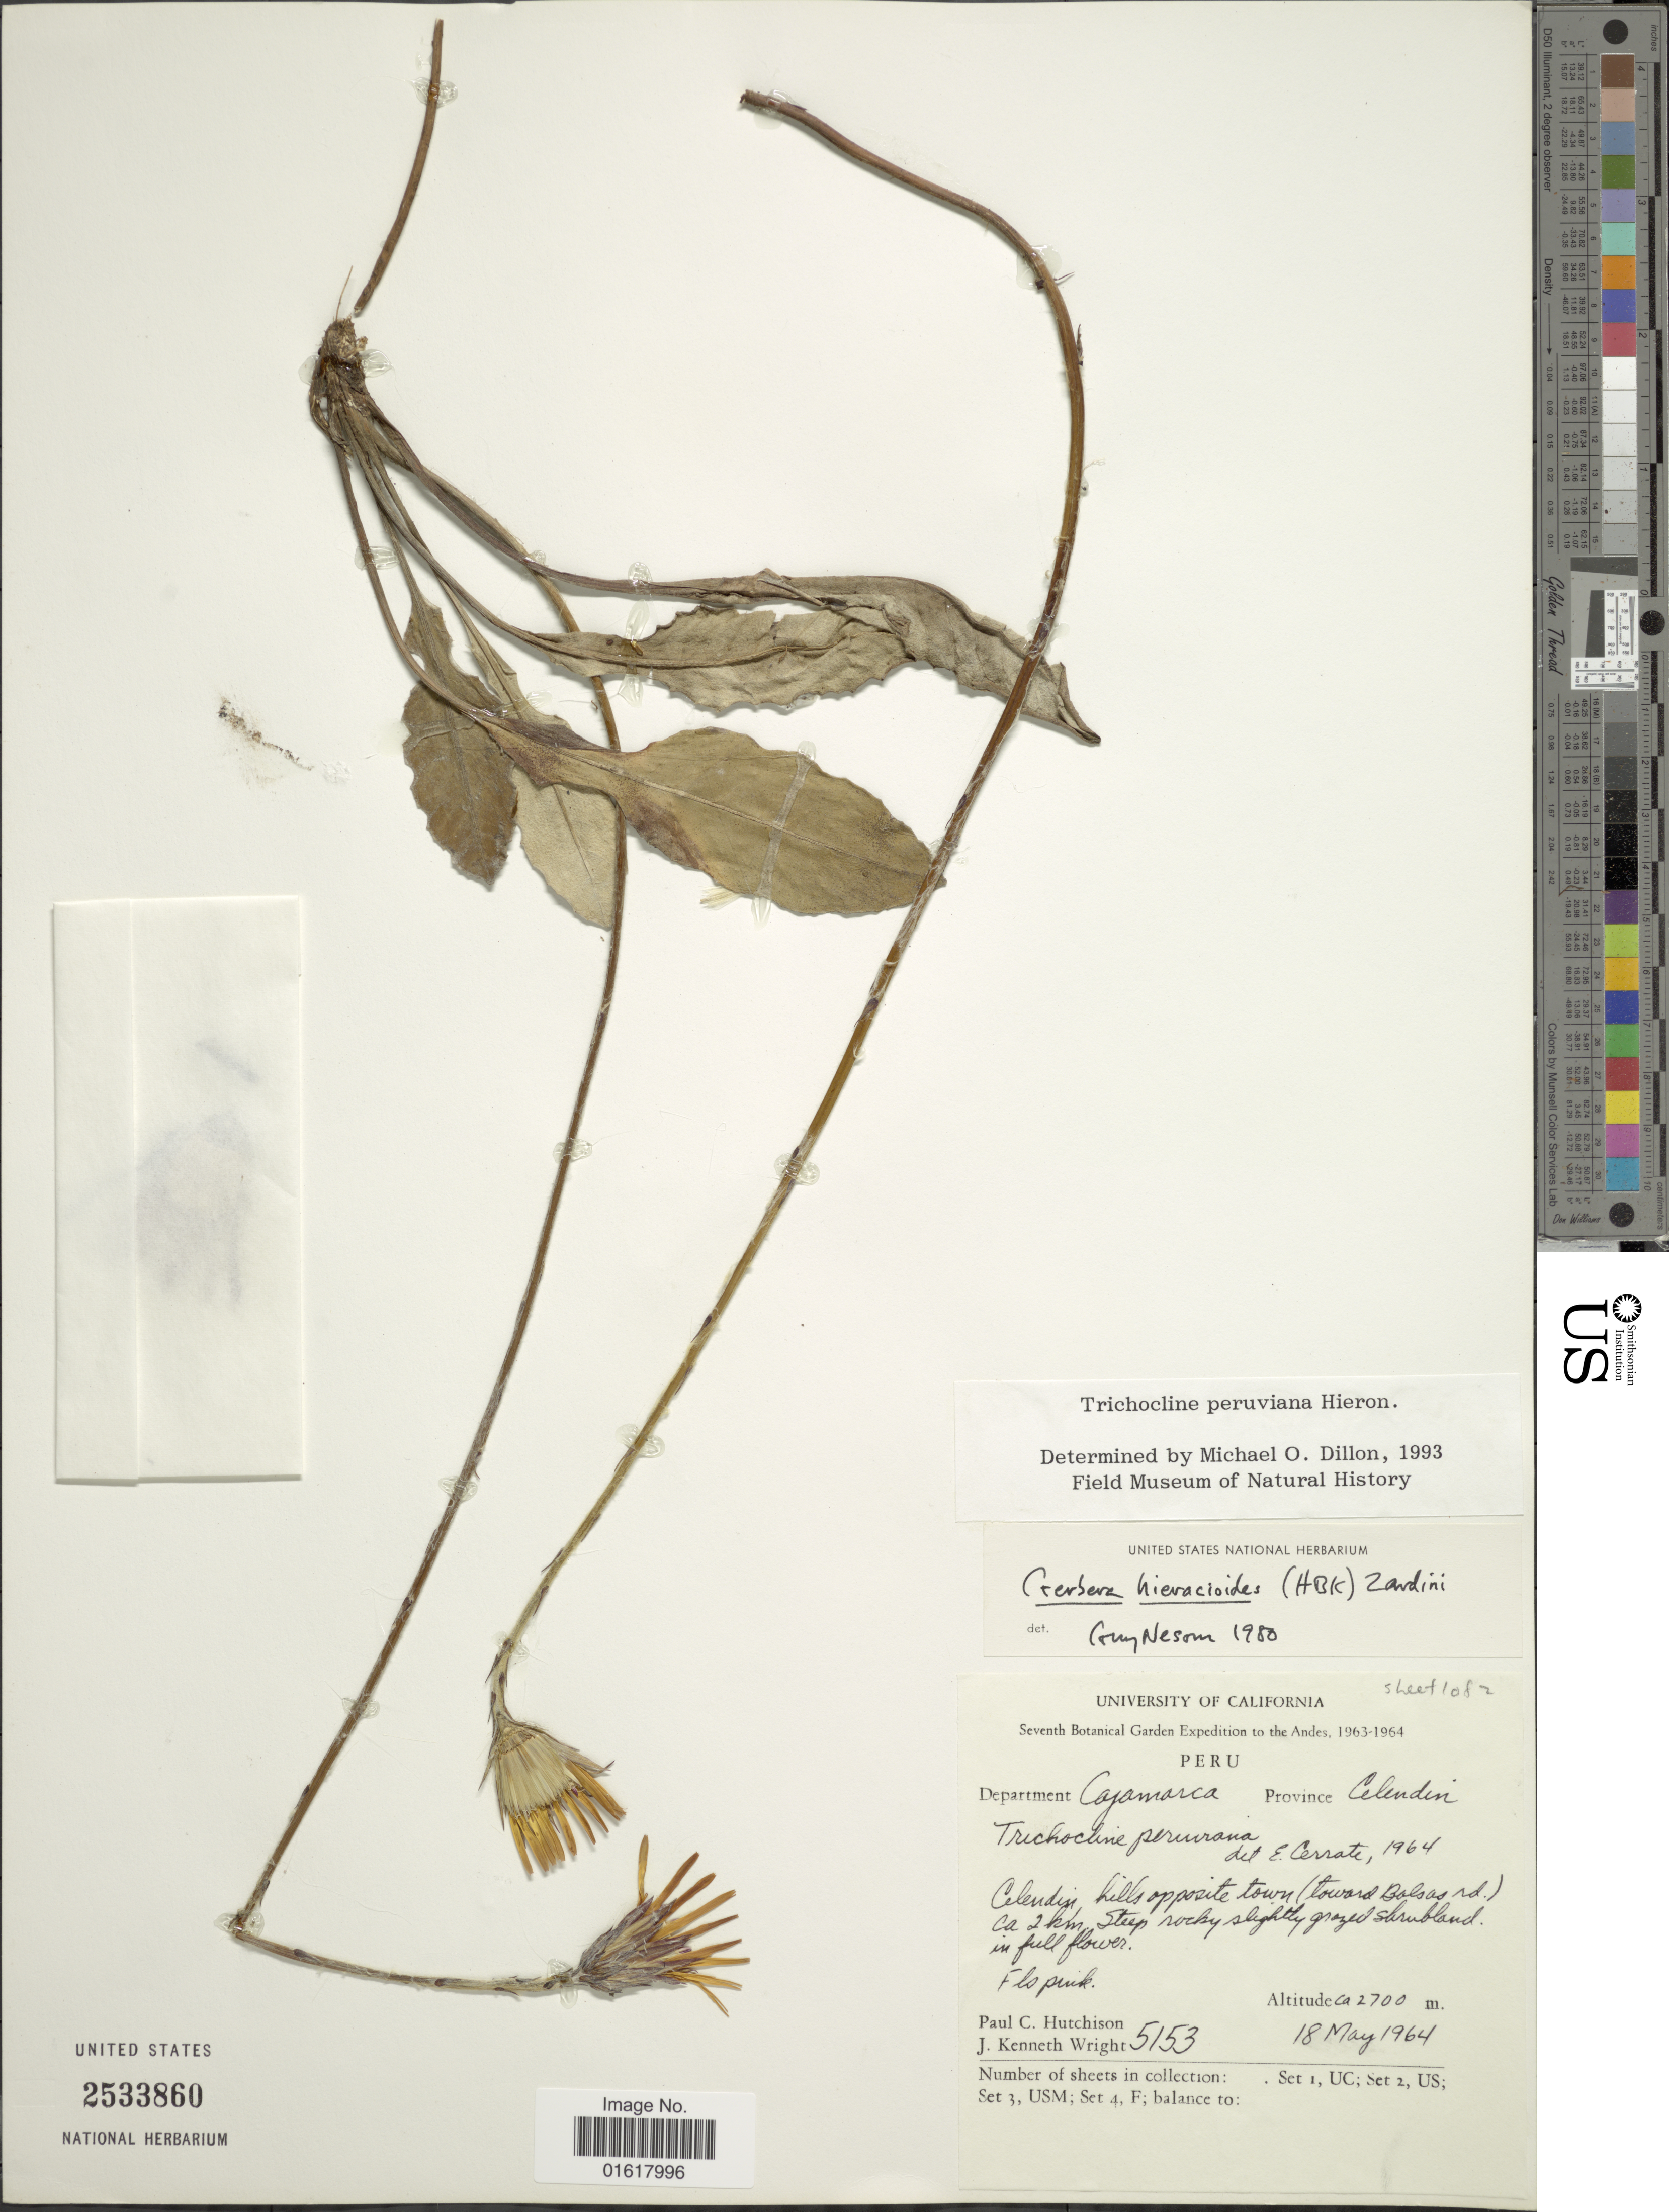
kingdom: Plantae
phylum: Tracheophyta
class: Magnoliopsida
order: Asterales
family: Asteraceae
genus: Trichocline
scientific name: Trichocline peruviana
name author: Hieron.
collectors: P. C. Hutchison & J. K. Wright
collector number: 5153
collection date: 1964-05-18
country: Peru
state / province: Cajamarca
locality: Andes. Province Celendin. Celendin hills opposite town (toward Balsas rd.) ca 2 km.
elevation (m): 2700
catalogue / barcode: US 2533860